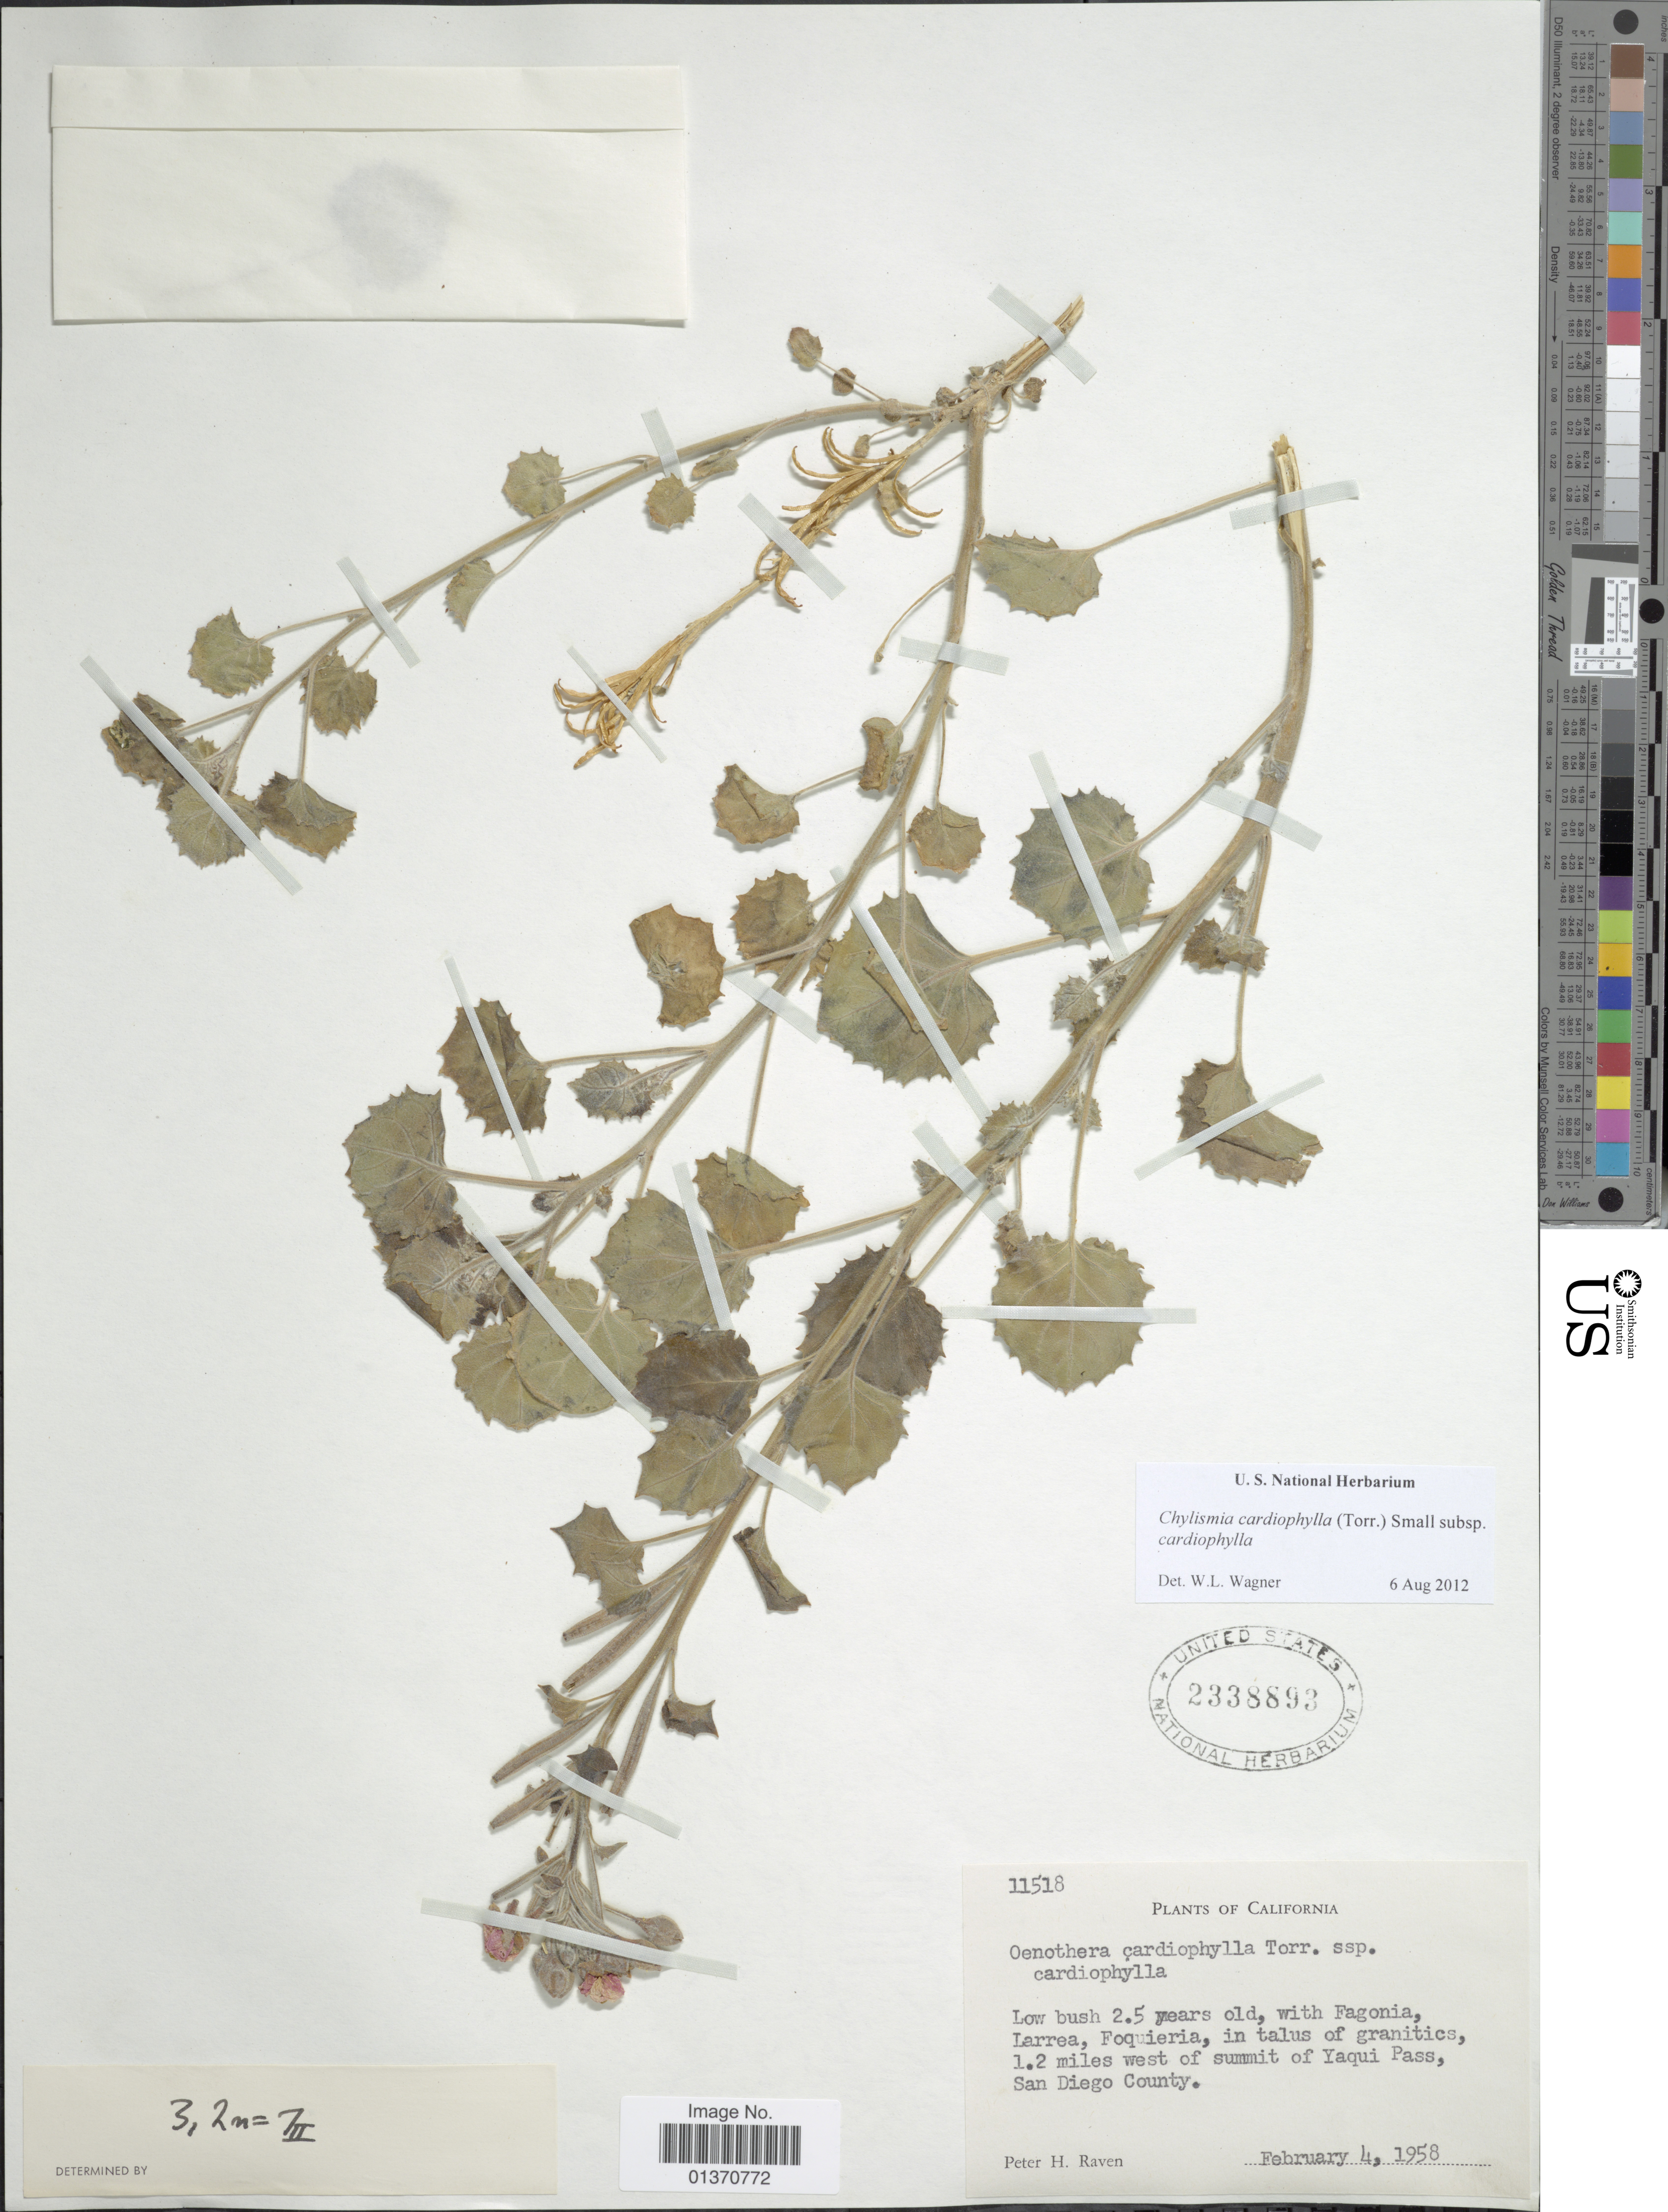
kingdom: Plantae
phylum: Tracheophyta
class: Magnoliopsida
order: Myrtales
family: Onagraceae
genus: Chylismia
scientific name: Chylismia cardiophylla subsp. cardiophylla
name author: (Torr.) Small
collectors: P. H. Raven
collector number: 11518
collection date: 1958-02-04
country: United States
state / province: California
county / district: San Diego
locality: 1.2 miles west of summit of Yaqui Pass, San Diego County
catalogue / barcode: US 2338893